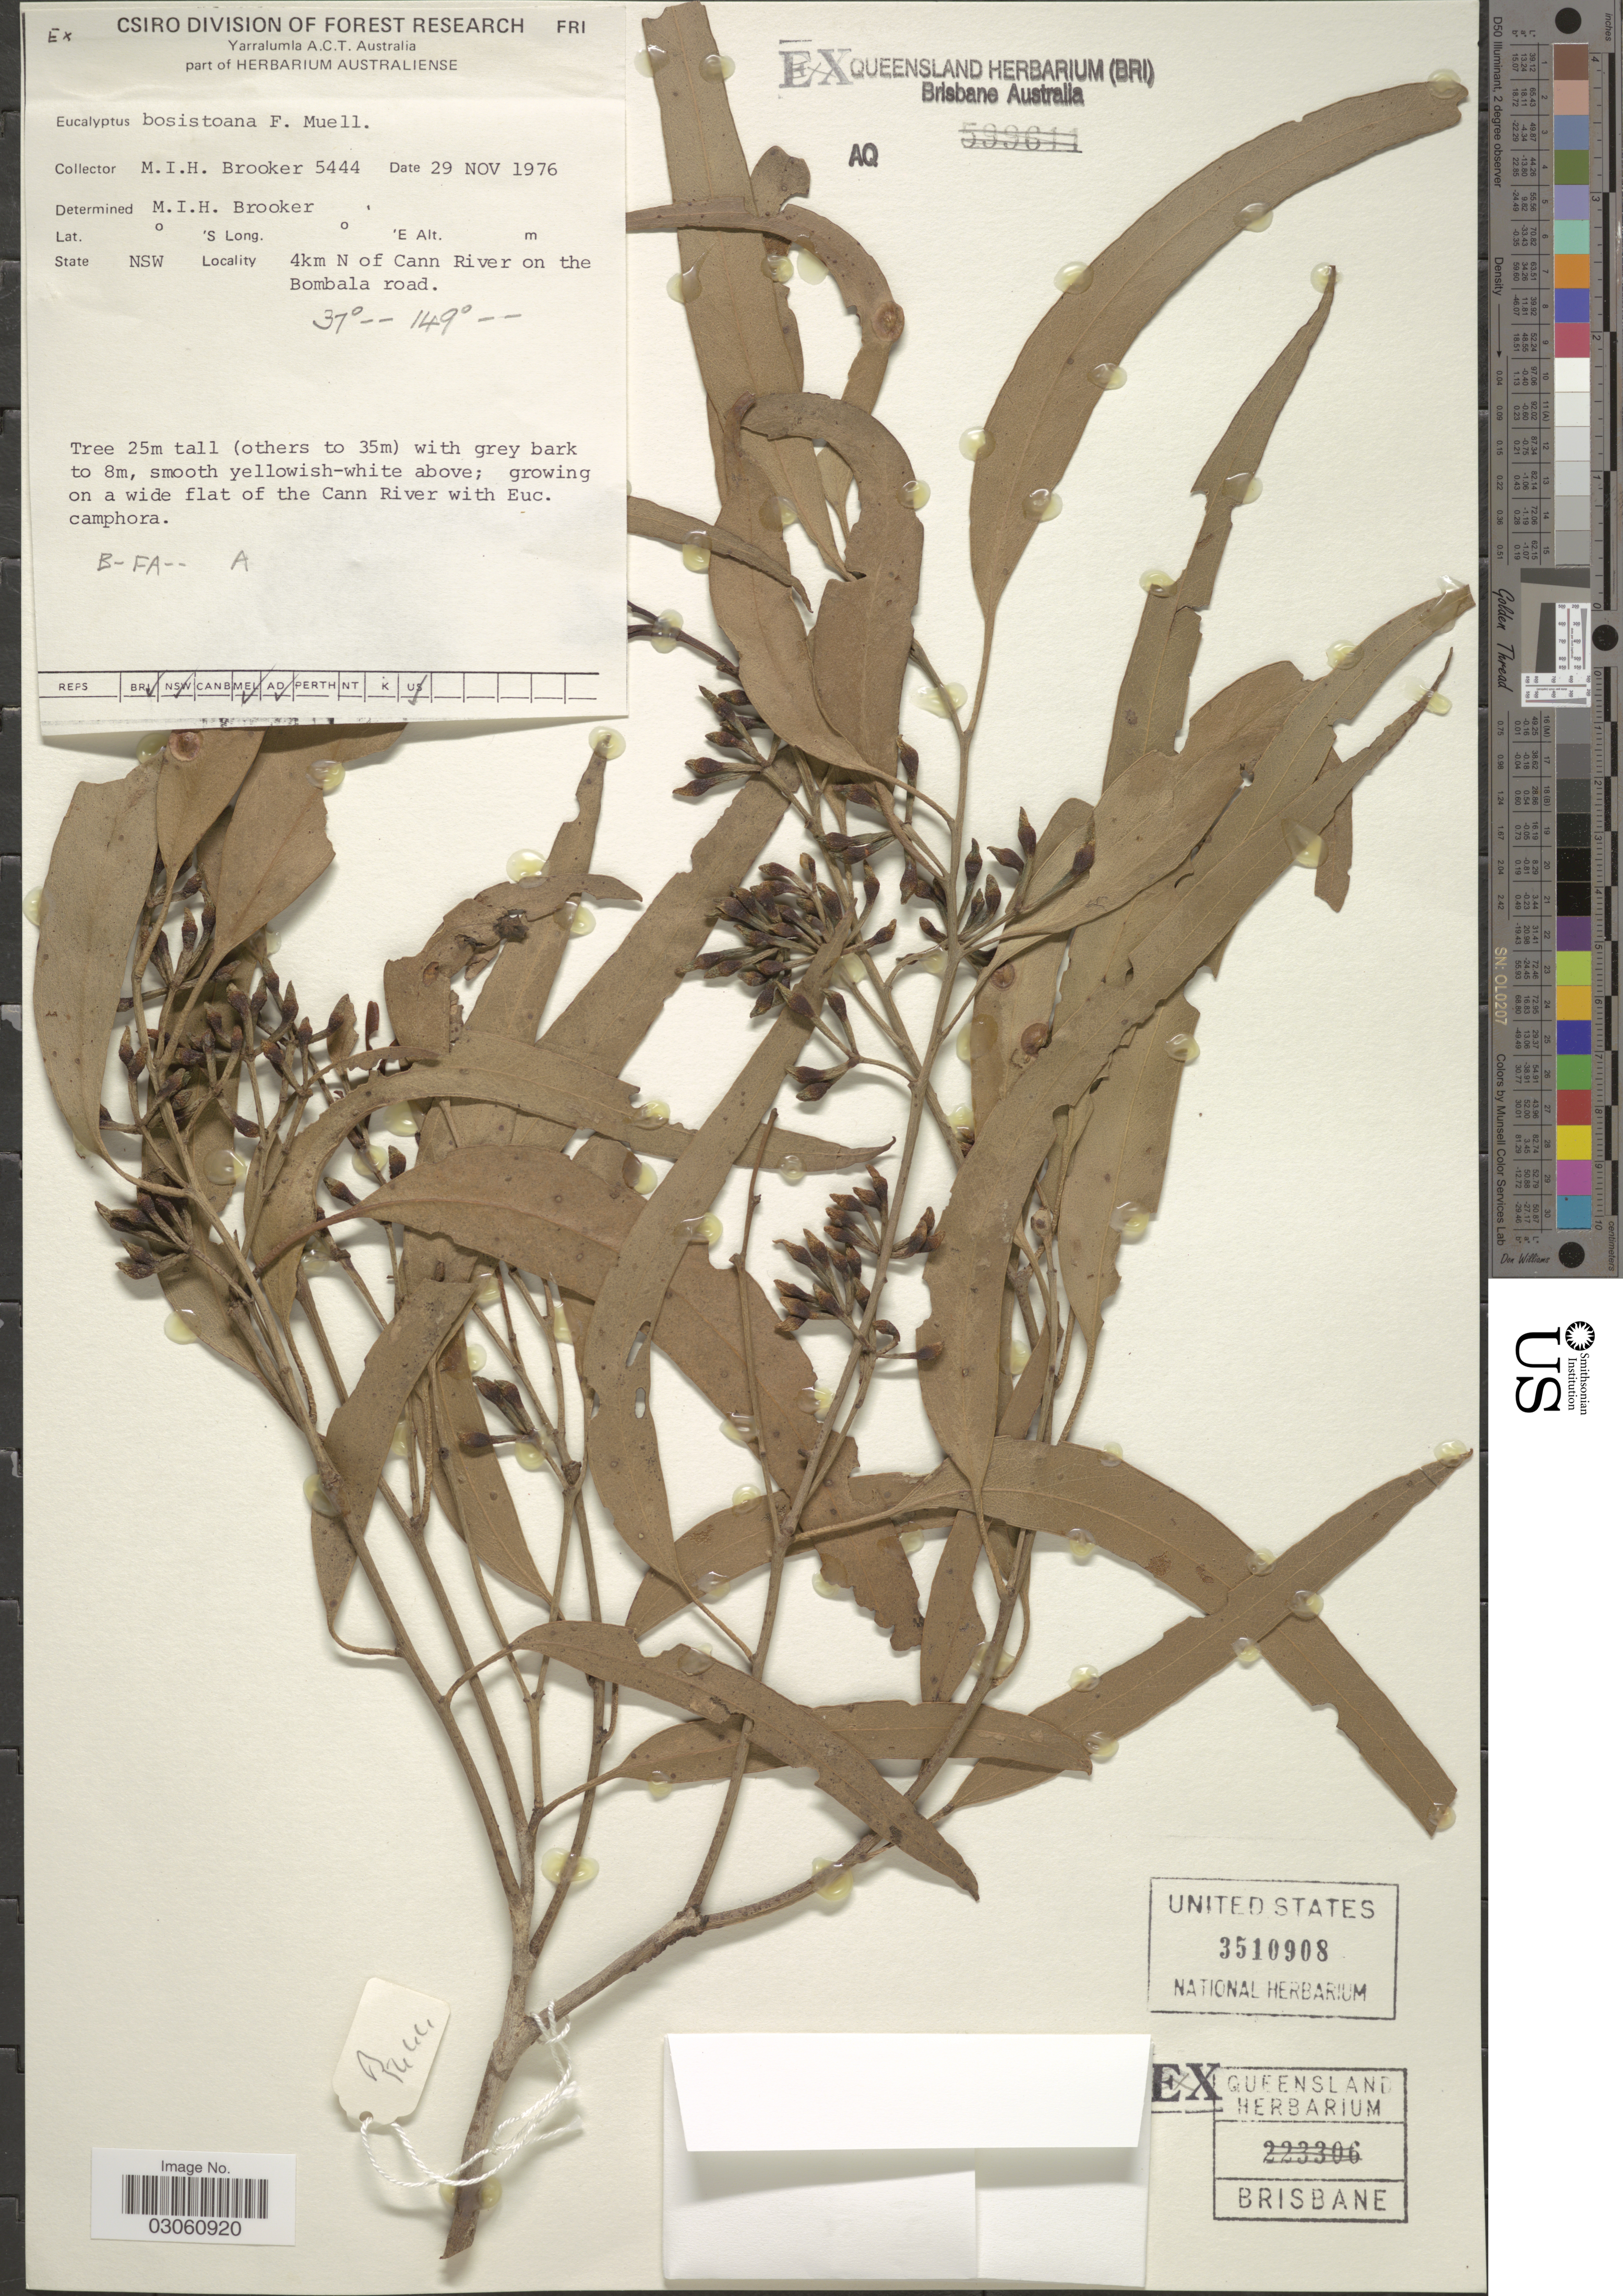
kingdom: Plantae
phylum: Tracheophyta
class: Magnoliopsida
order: Myrtales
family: Myrtaceae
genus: Eucalyptus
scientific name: Eucalyptus bosistoana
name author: F. Muell.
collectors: M. Brooker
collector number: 5444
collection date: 1976-11-29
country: Australia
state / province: New South Wales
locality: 4km N of Can River on the Bombala road.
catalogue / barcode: US 3510908